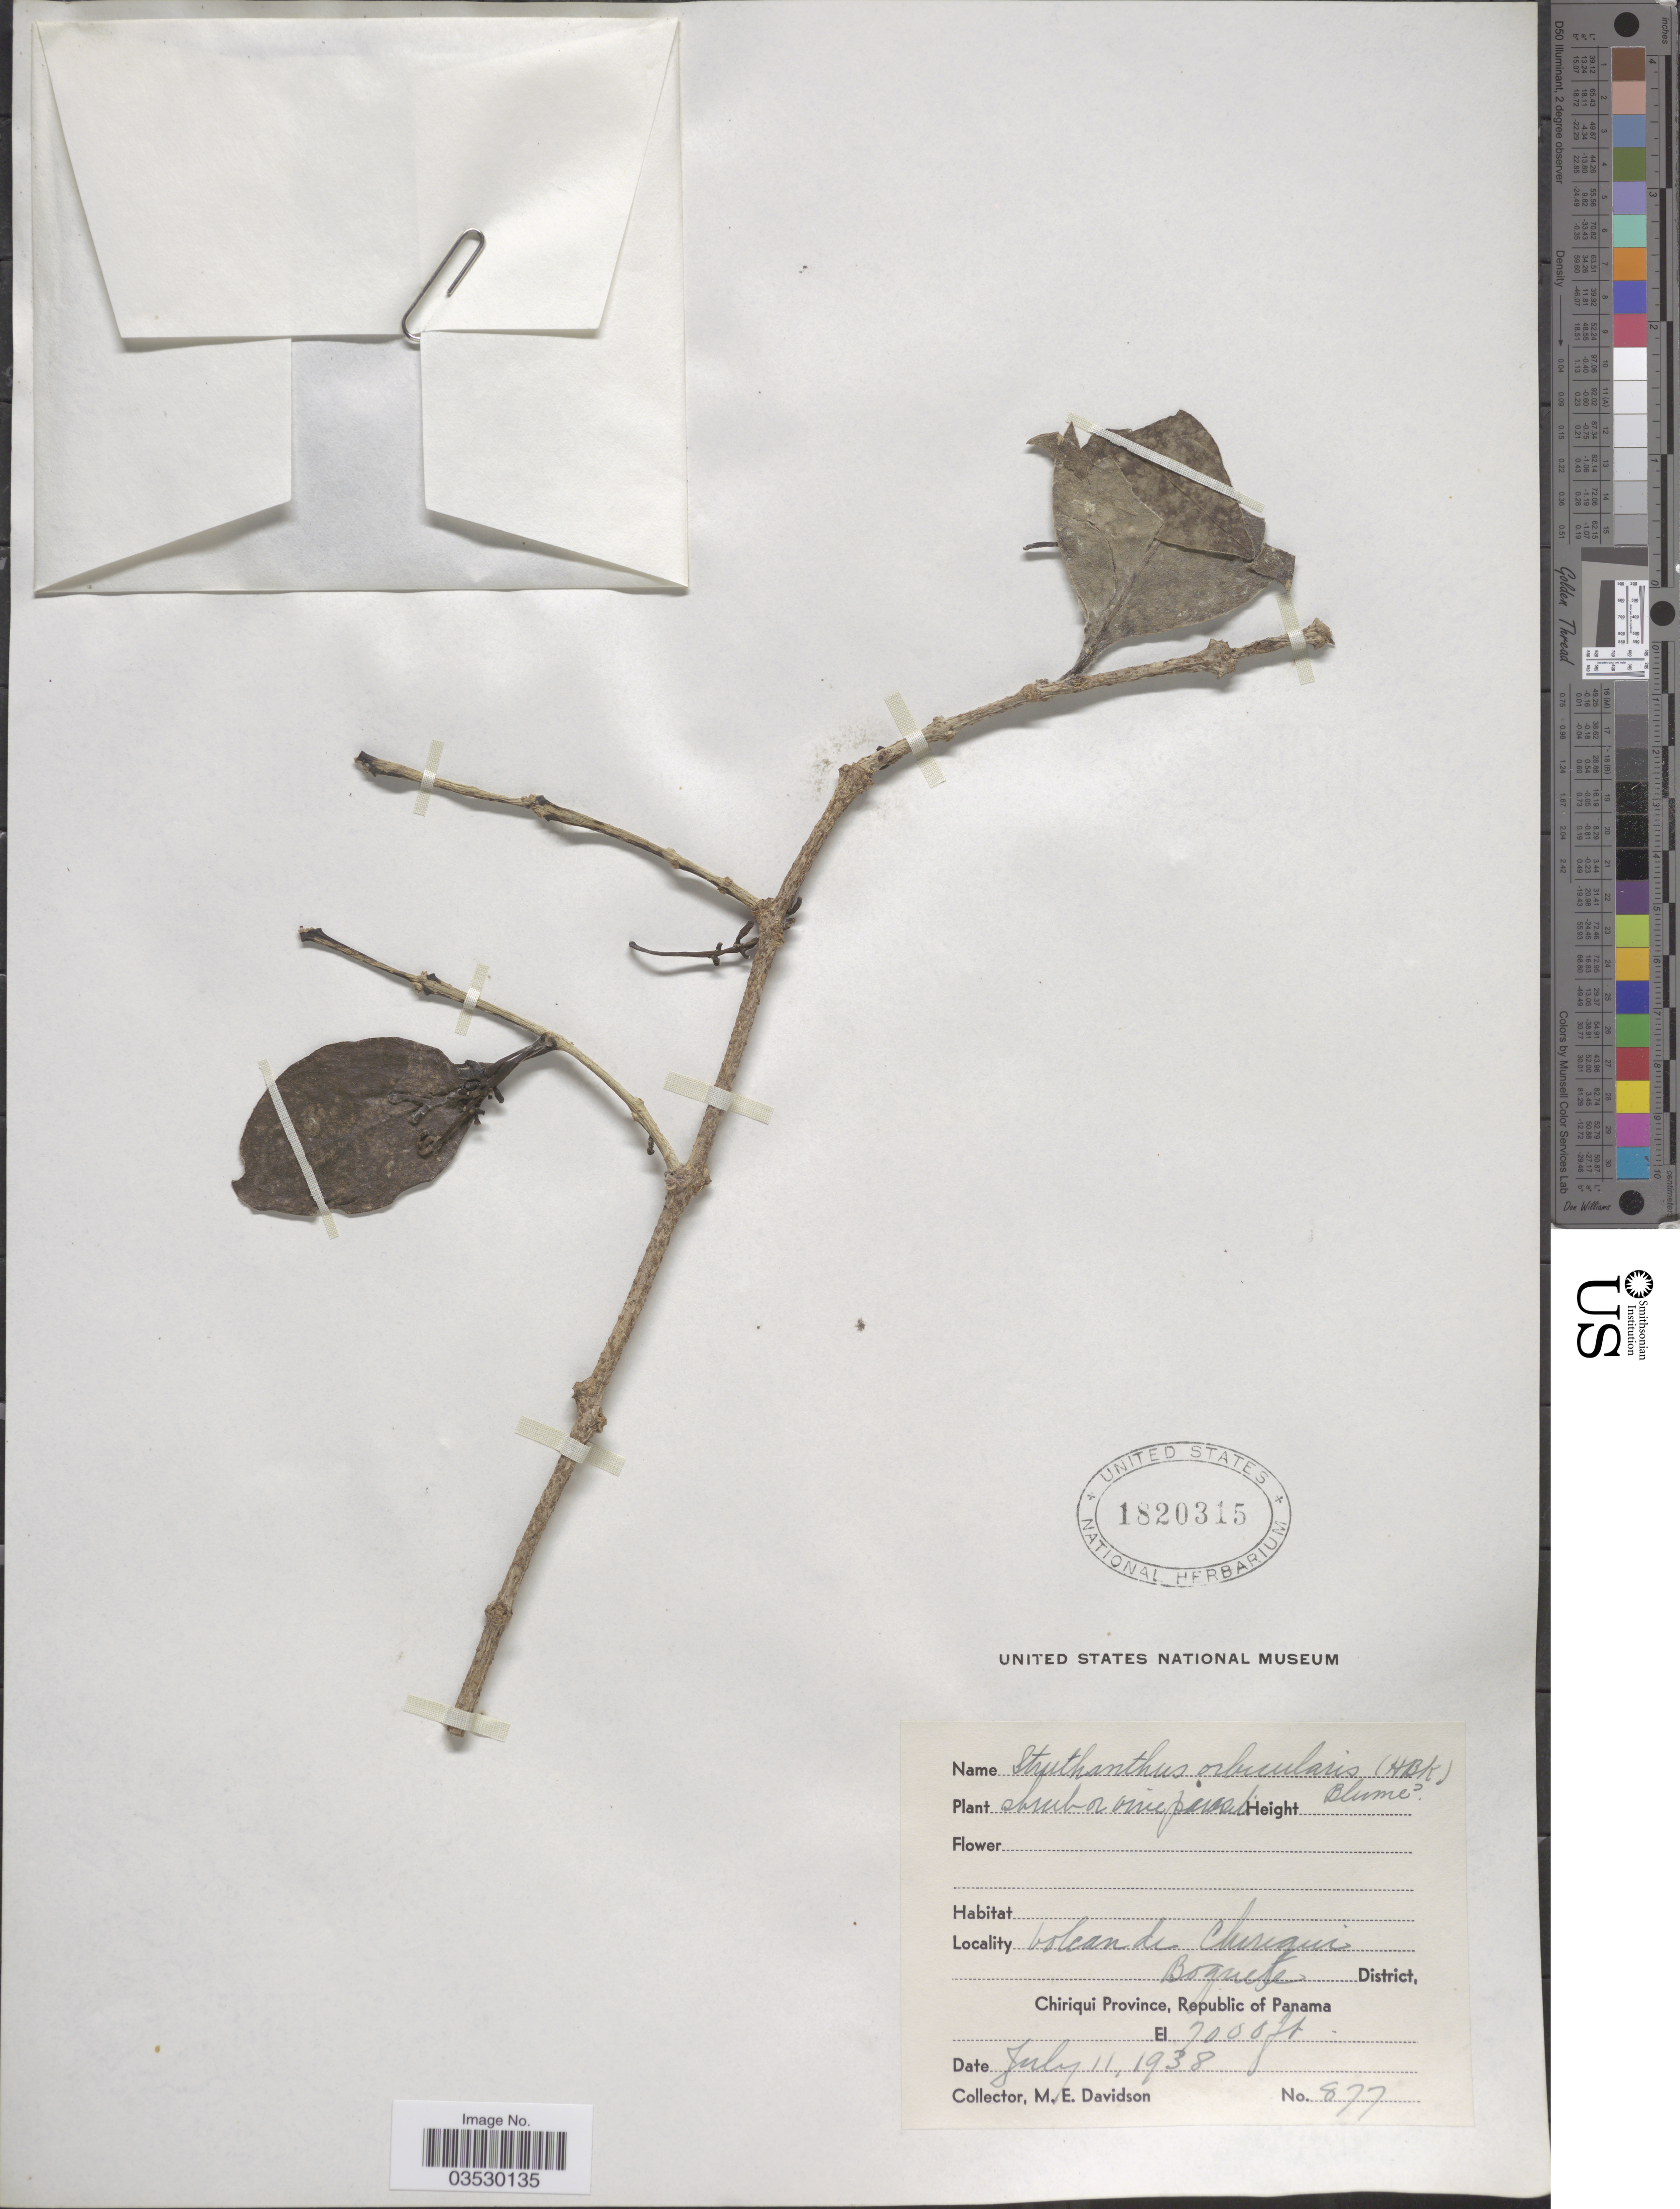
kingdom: Plantae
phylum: Tracheophyta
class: Magnoliopsida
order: Santalales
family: Loranthaceae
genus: Struthanthus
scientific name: Struthanthus orbicularis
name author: (Kunth) Blume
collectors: M. E. Davidson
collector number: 877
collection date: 1938-07-11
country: Panama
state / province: Chiriqui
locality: Volcan de Chiriqui, Boquete District.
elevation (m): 2134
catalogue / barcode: US 1820315